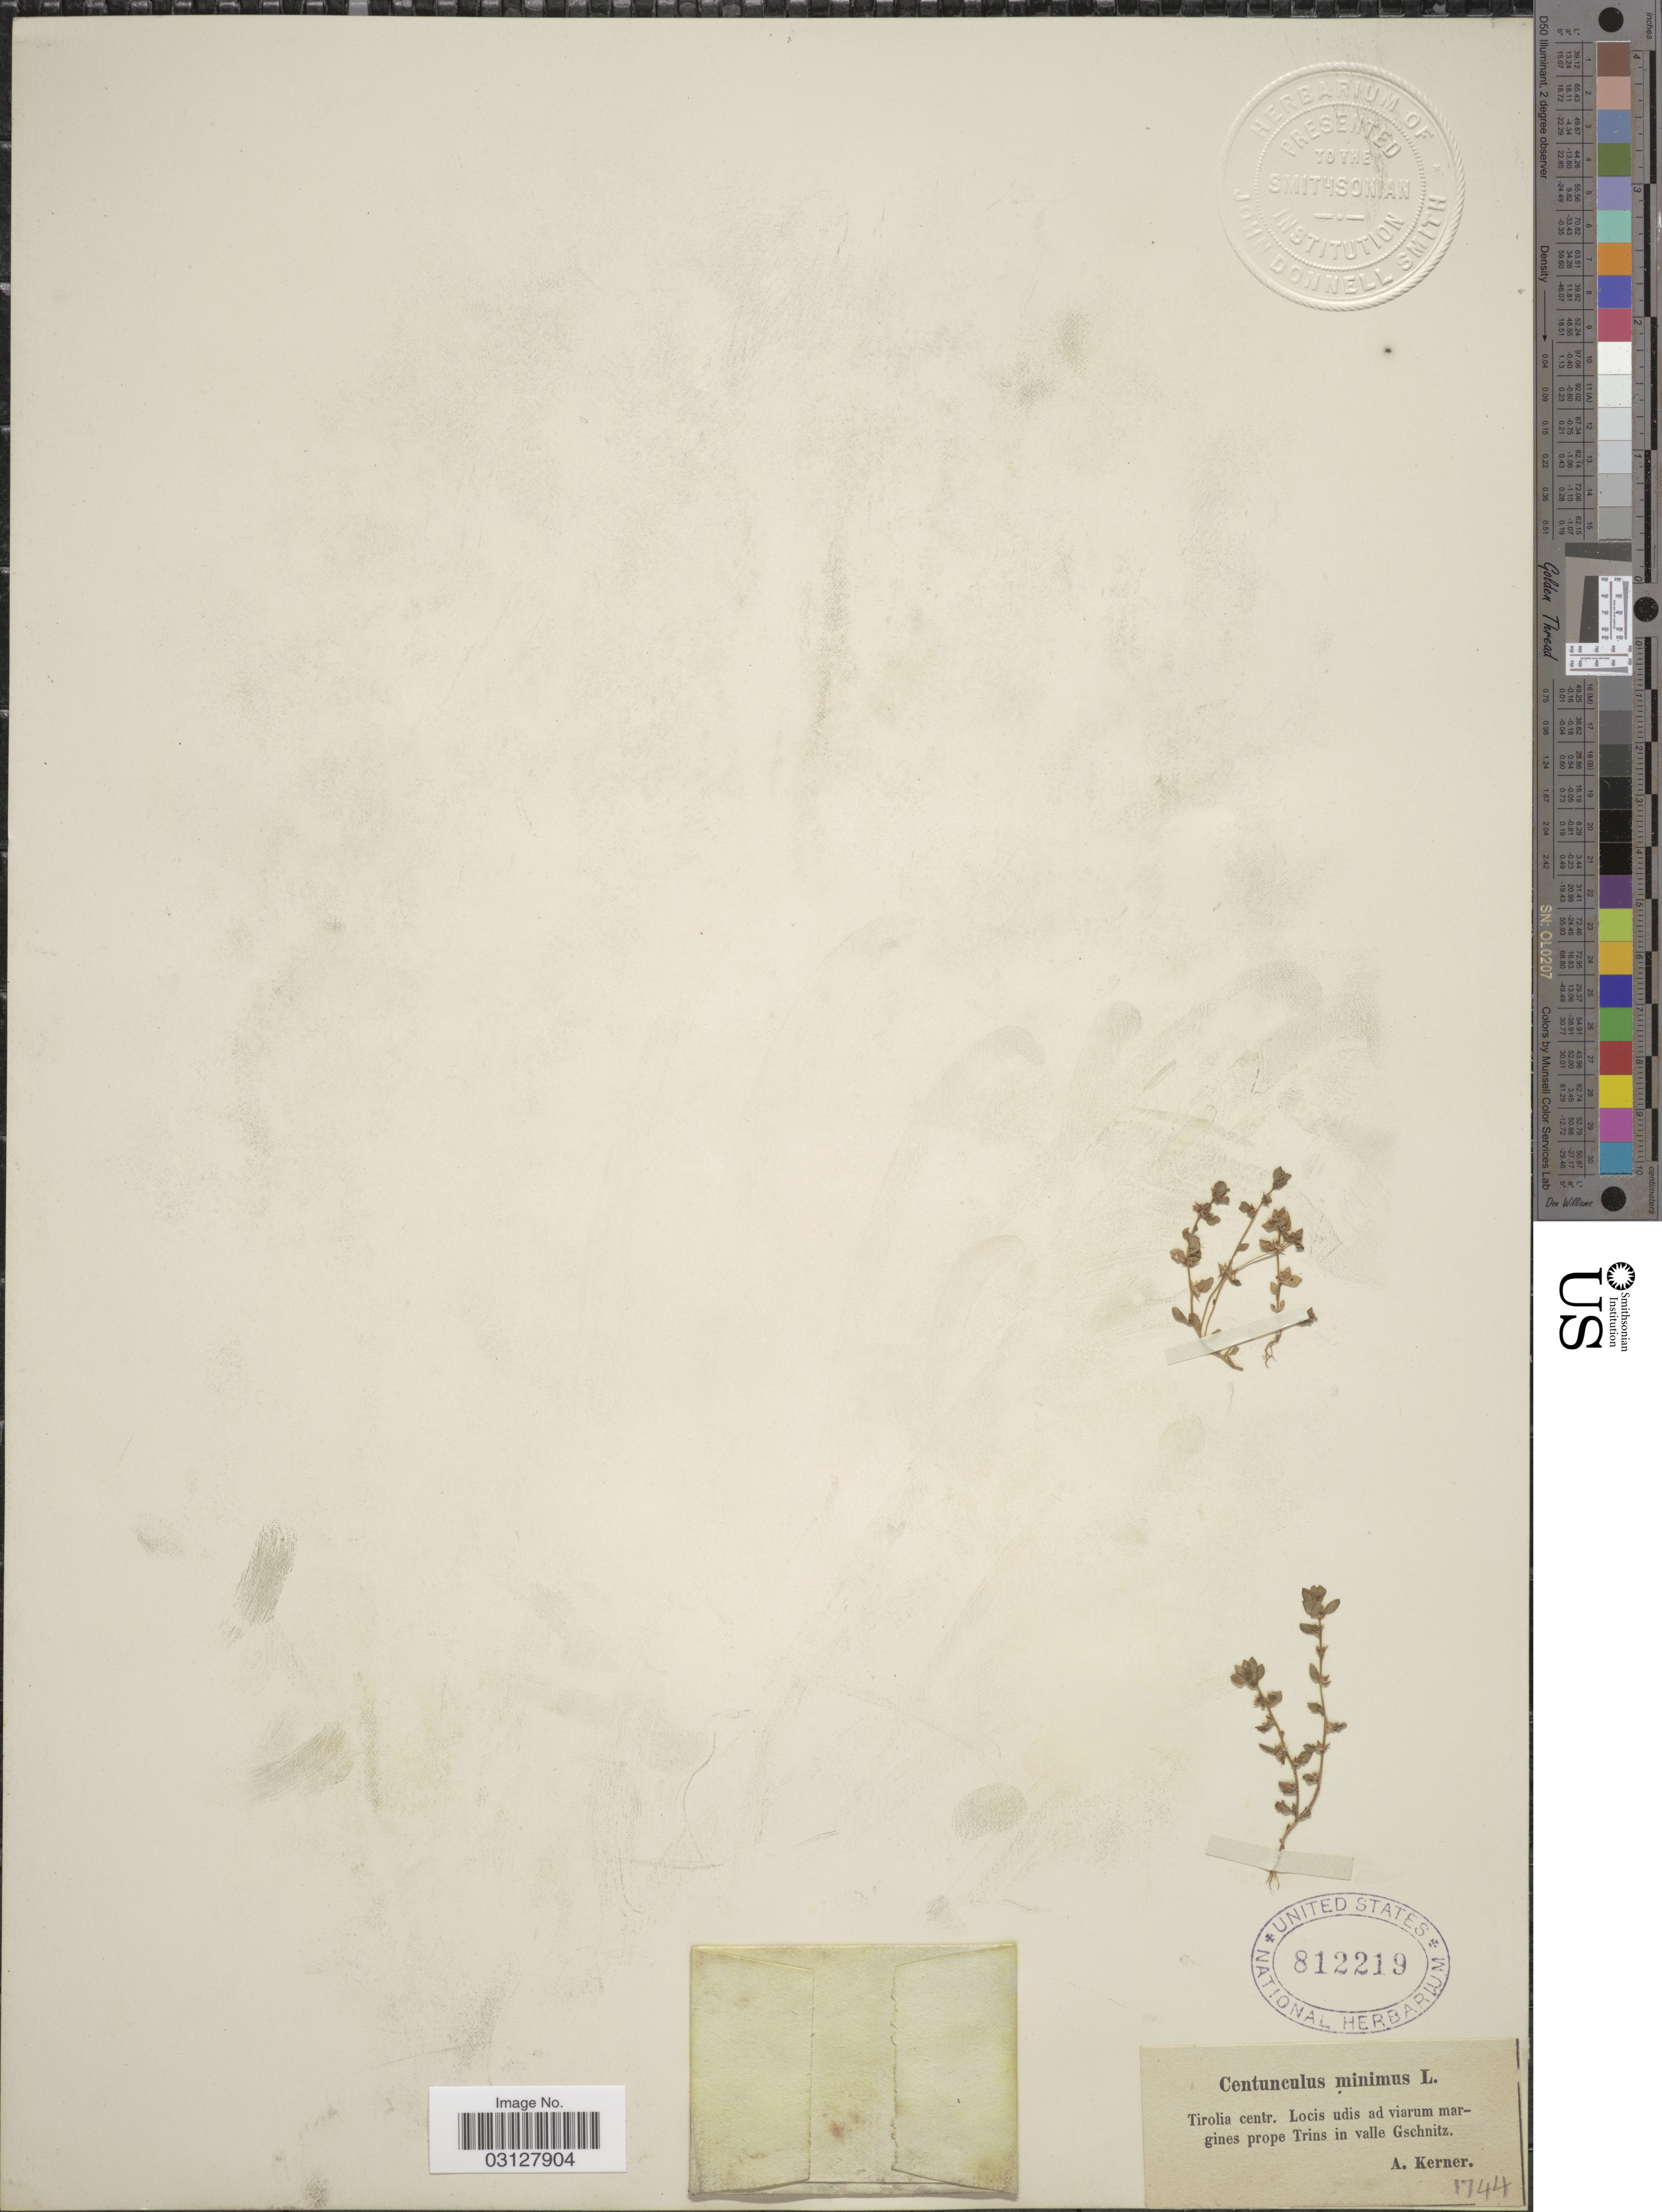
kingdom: Plantae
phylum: Tracheophyta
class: Magnoliopsida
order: Ericales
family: Primulaceae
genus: Centunculus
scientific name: Centunculus minimus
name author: L.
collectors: A. Kerner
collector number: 1744?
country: Austria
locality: Tirolia centr. Locis udis ad viarum margines prope Trins in valle Gschnitz.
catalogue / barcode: US 812219